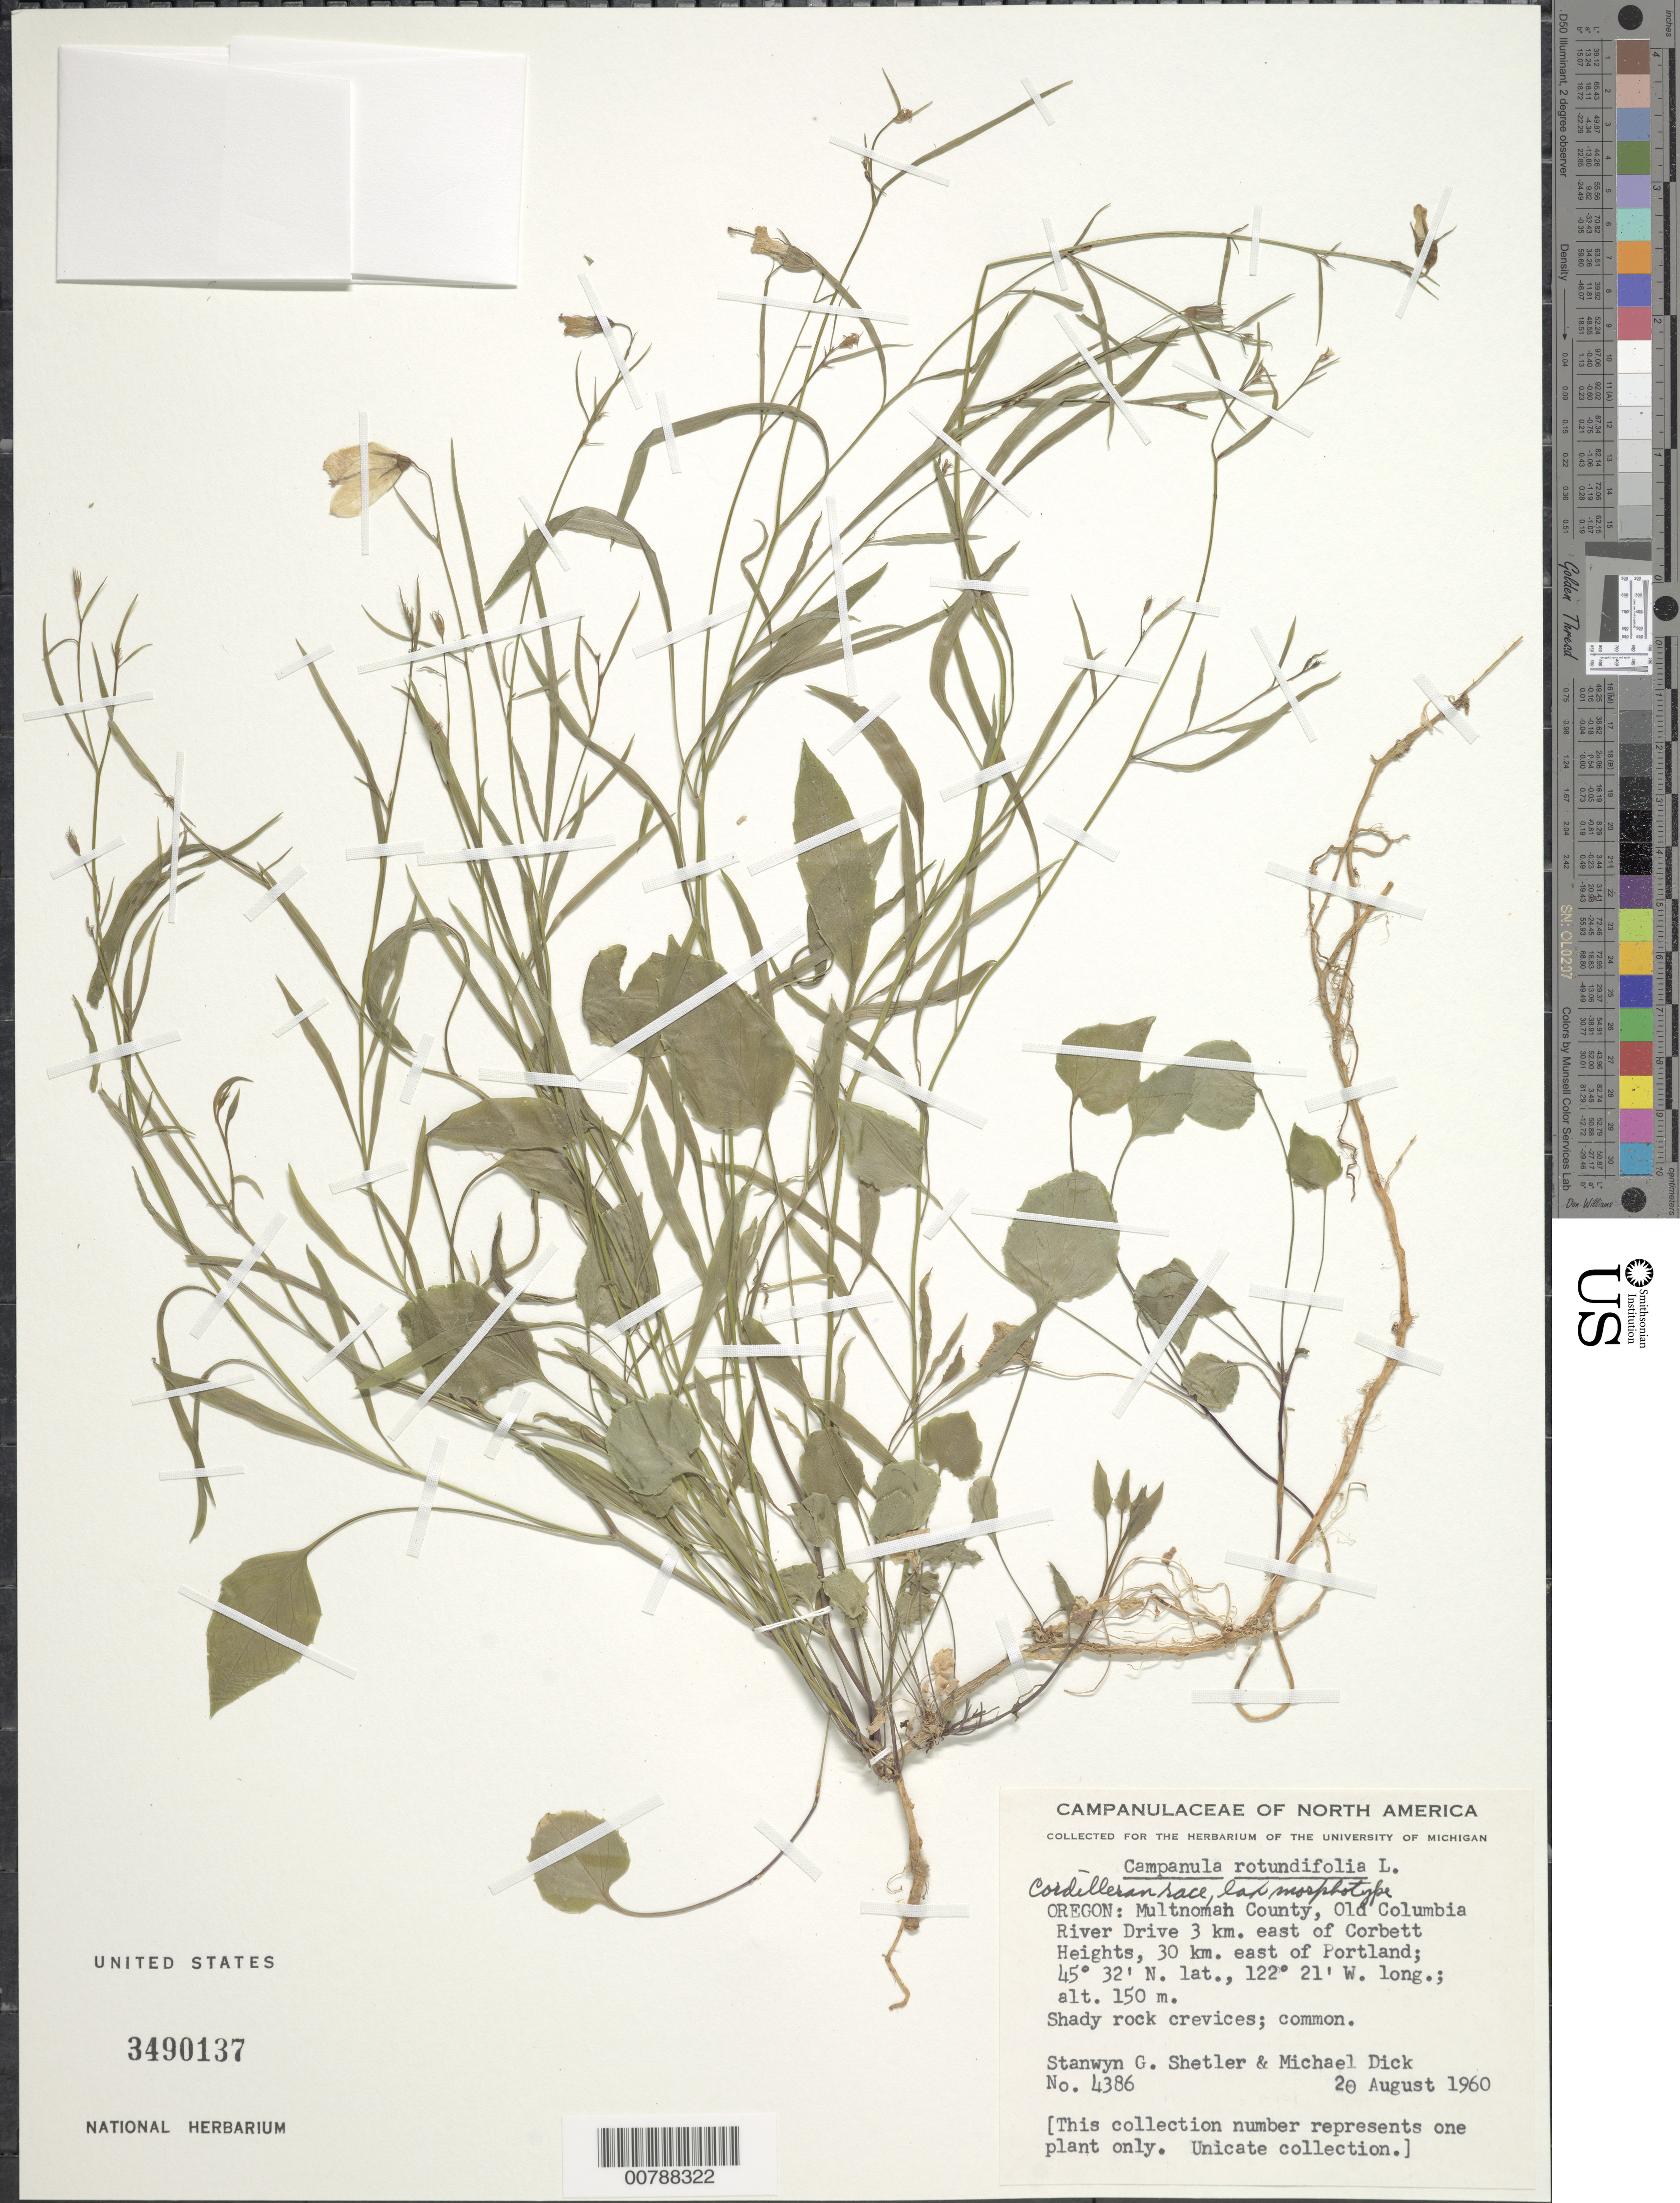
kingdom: Plantae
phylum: Tracheophyta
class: Magnoliopsida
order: Asterales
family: Campanulaceae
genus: Campanula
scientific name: Campanula rotundifolia L. Cordilleran race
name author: L.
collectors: S. Shetler & M. Dick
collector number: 4386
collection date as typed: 20 August 1960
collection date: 1960-08-20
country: United States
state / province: Oregon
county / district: Multnomah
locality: Old Columbia River Drive 3 km. east of Corbett Heights, 30 km. east of Portland.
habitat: Shady rock crevices.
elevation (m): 150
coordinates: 45 32' N, 122 21' W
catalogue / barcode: US 3490137